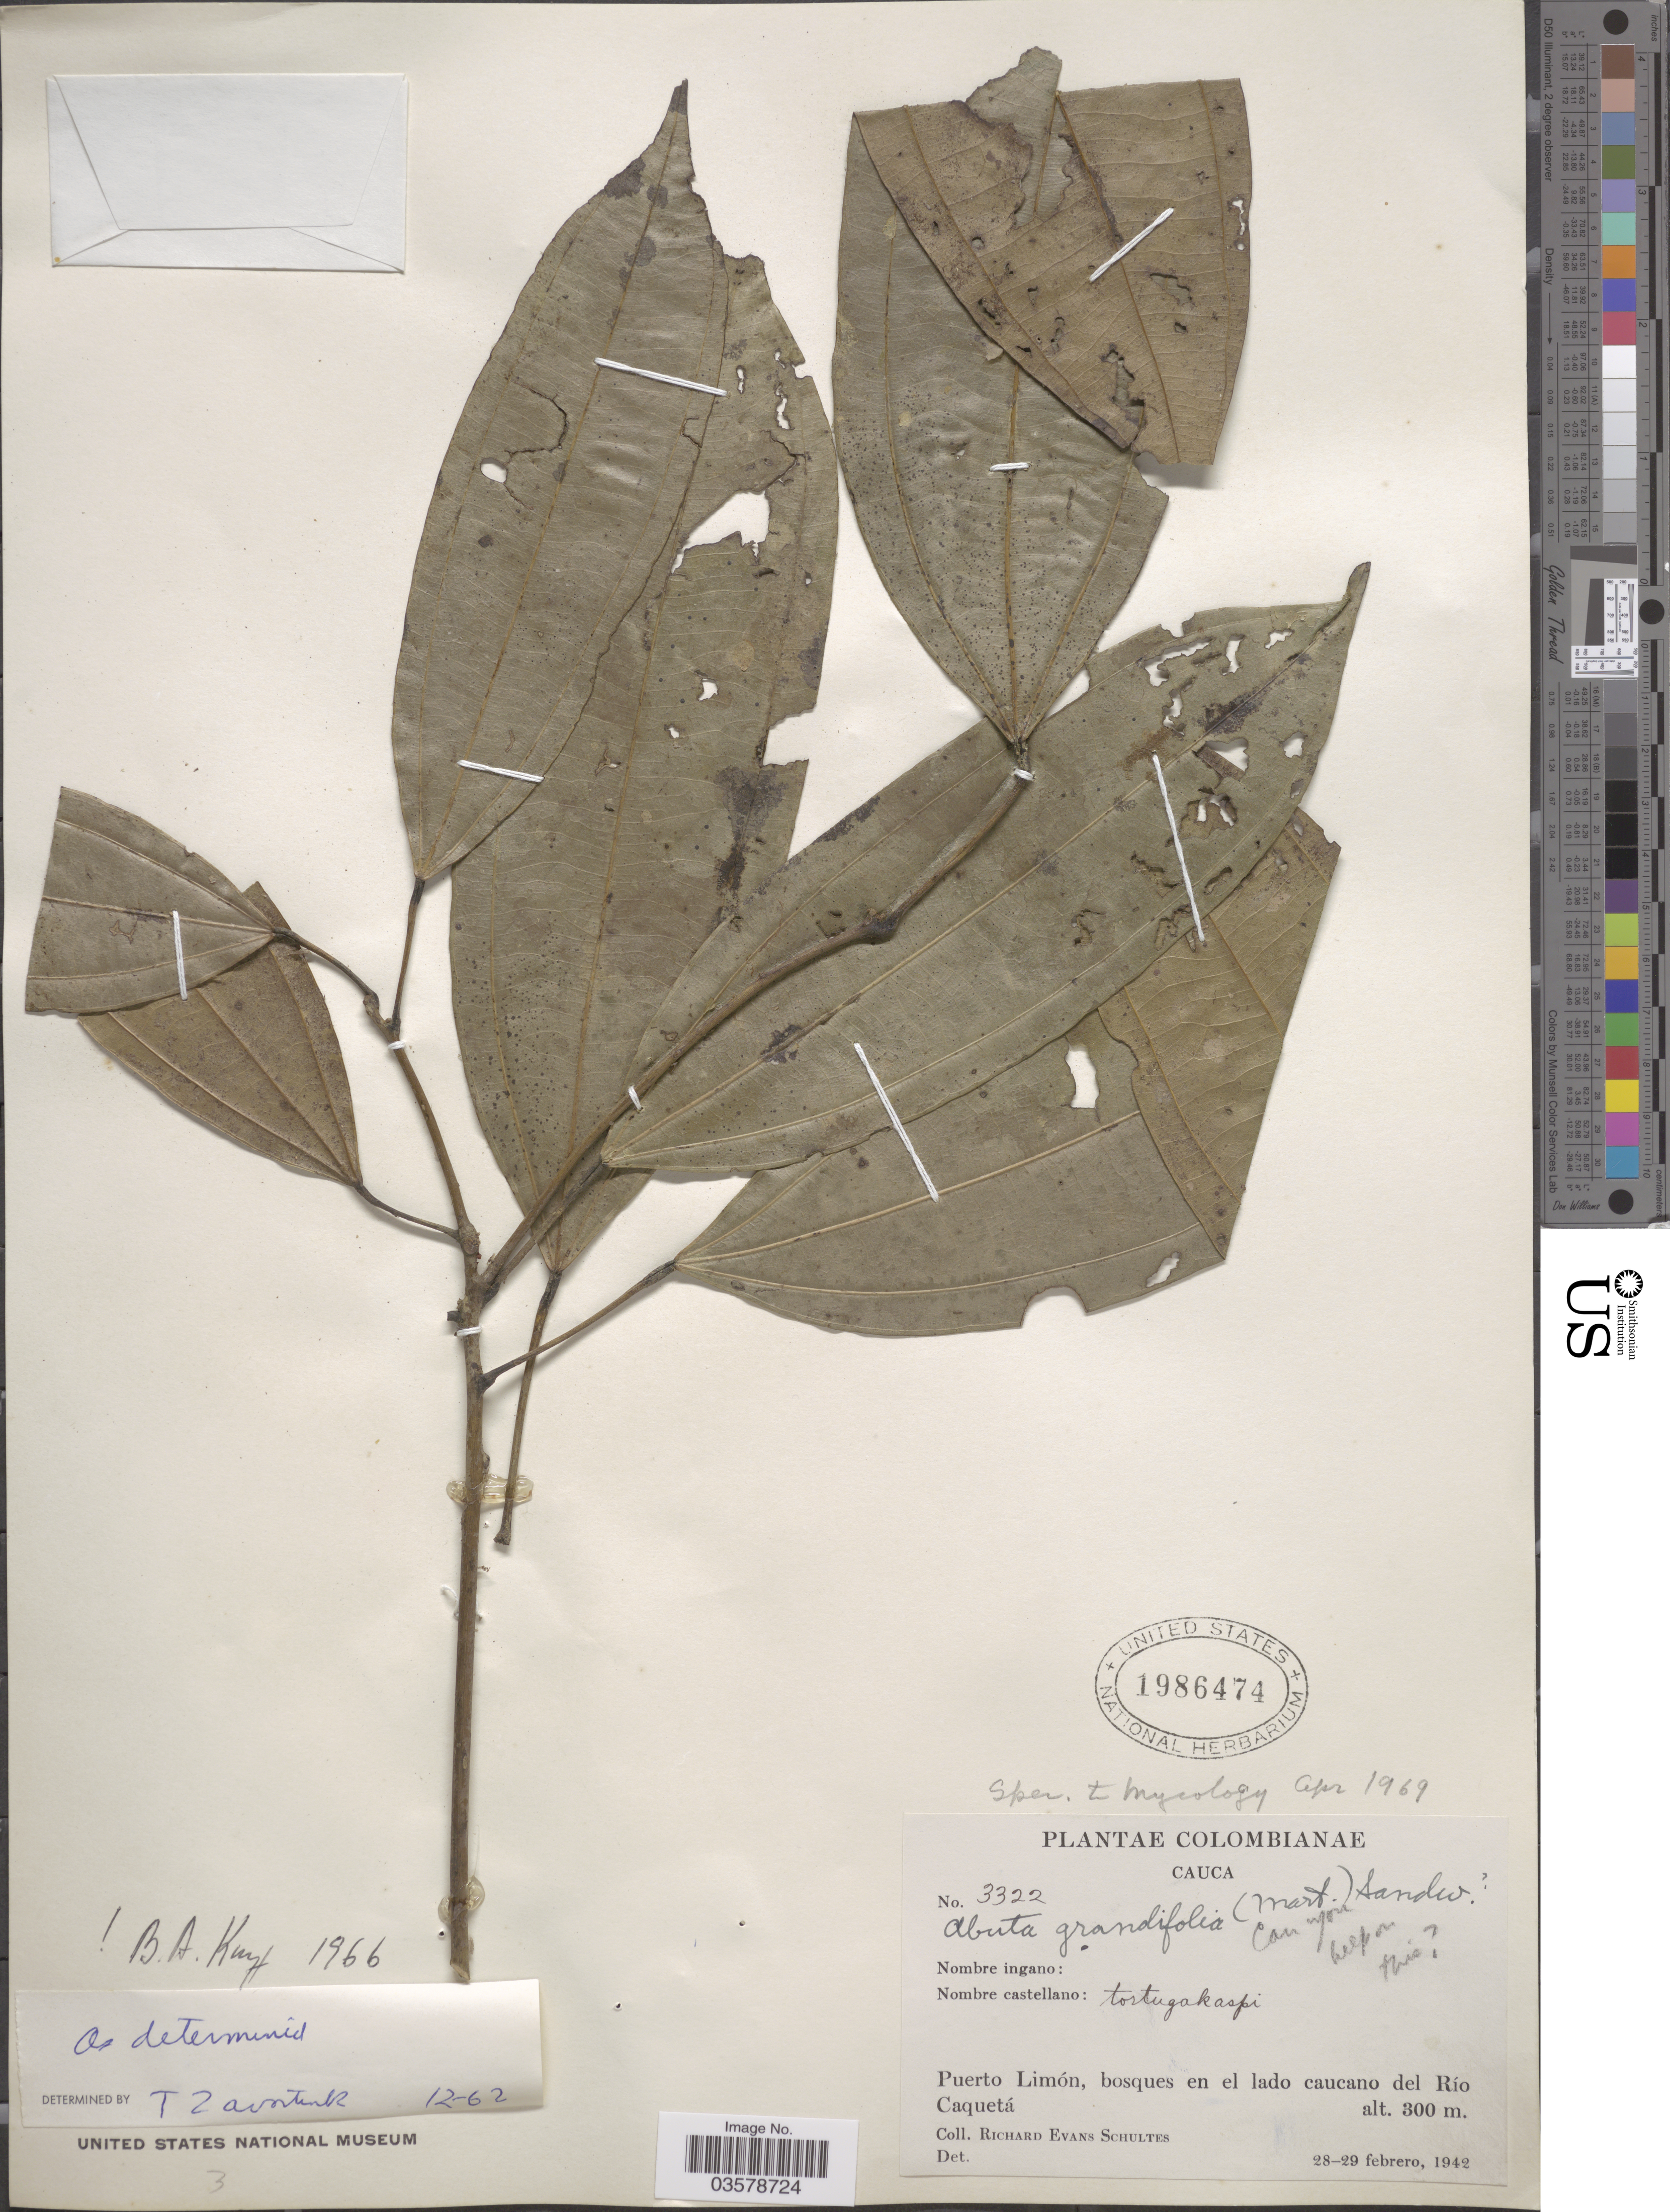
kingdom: Plantae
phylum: Tracheophyta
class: Magnoliopsida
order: Ranunculales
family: Menispermaceae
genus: Abuta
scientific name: Abuta grandifolia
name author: (Mart.) Sandwith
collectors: R. E. Schultes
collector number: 3322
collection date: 1942-02-28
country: Colombia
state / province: Cauca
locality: Puerto Limón, bosque en el lado caucano del Río Caquetá.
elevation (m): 300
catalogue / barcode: US 1986474